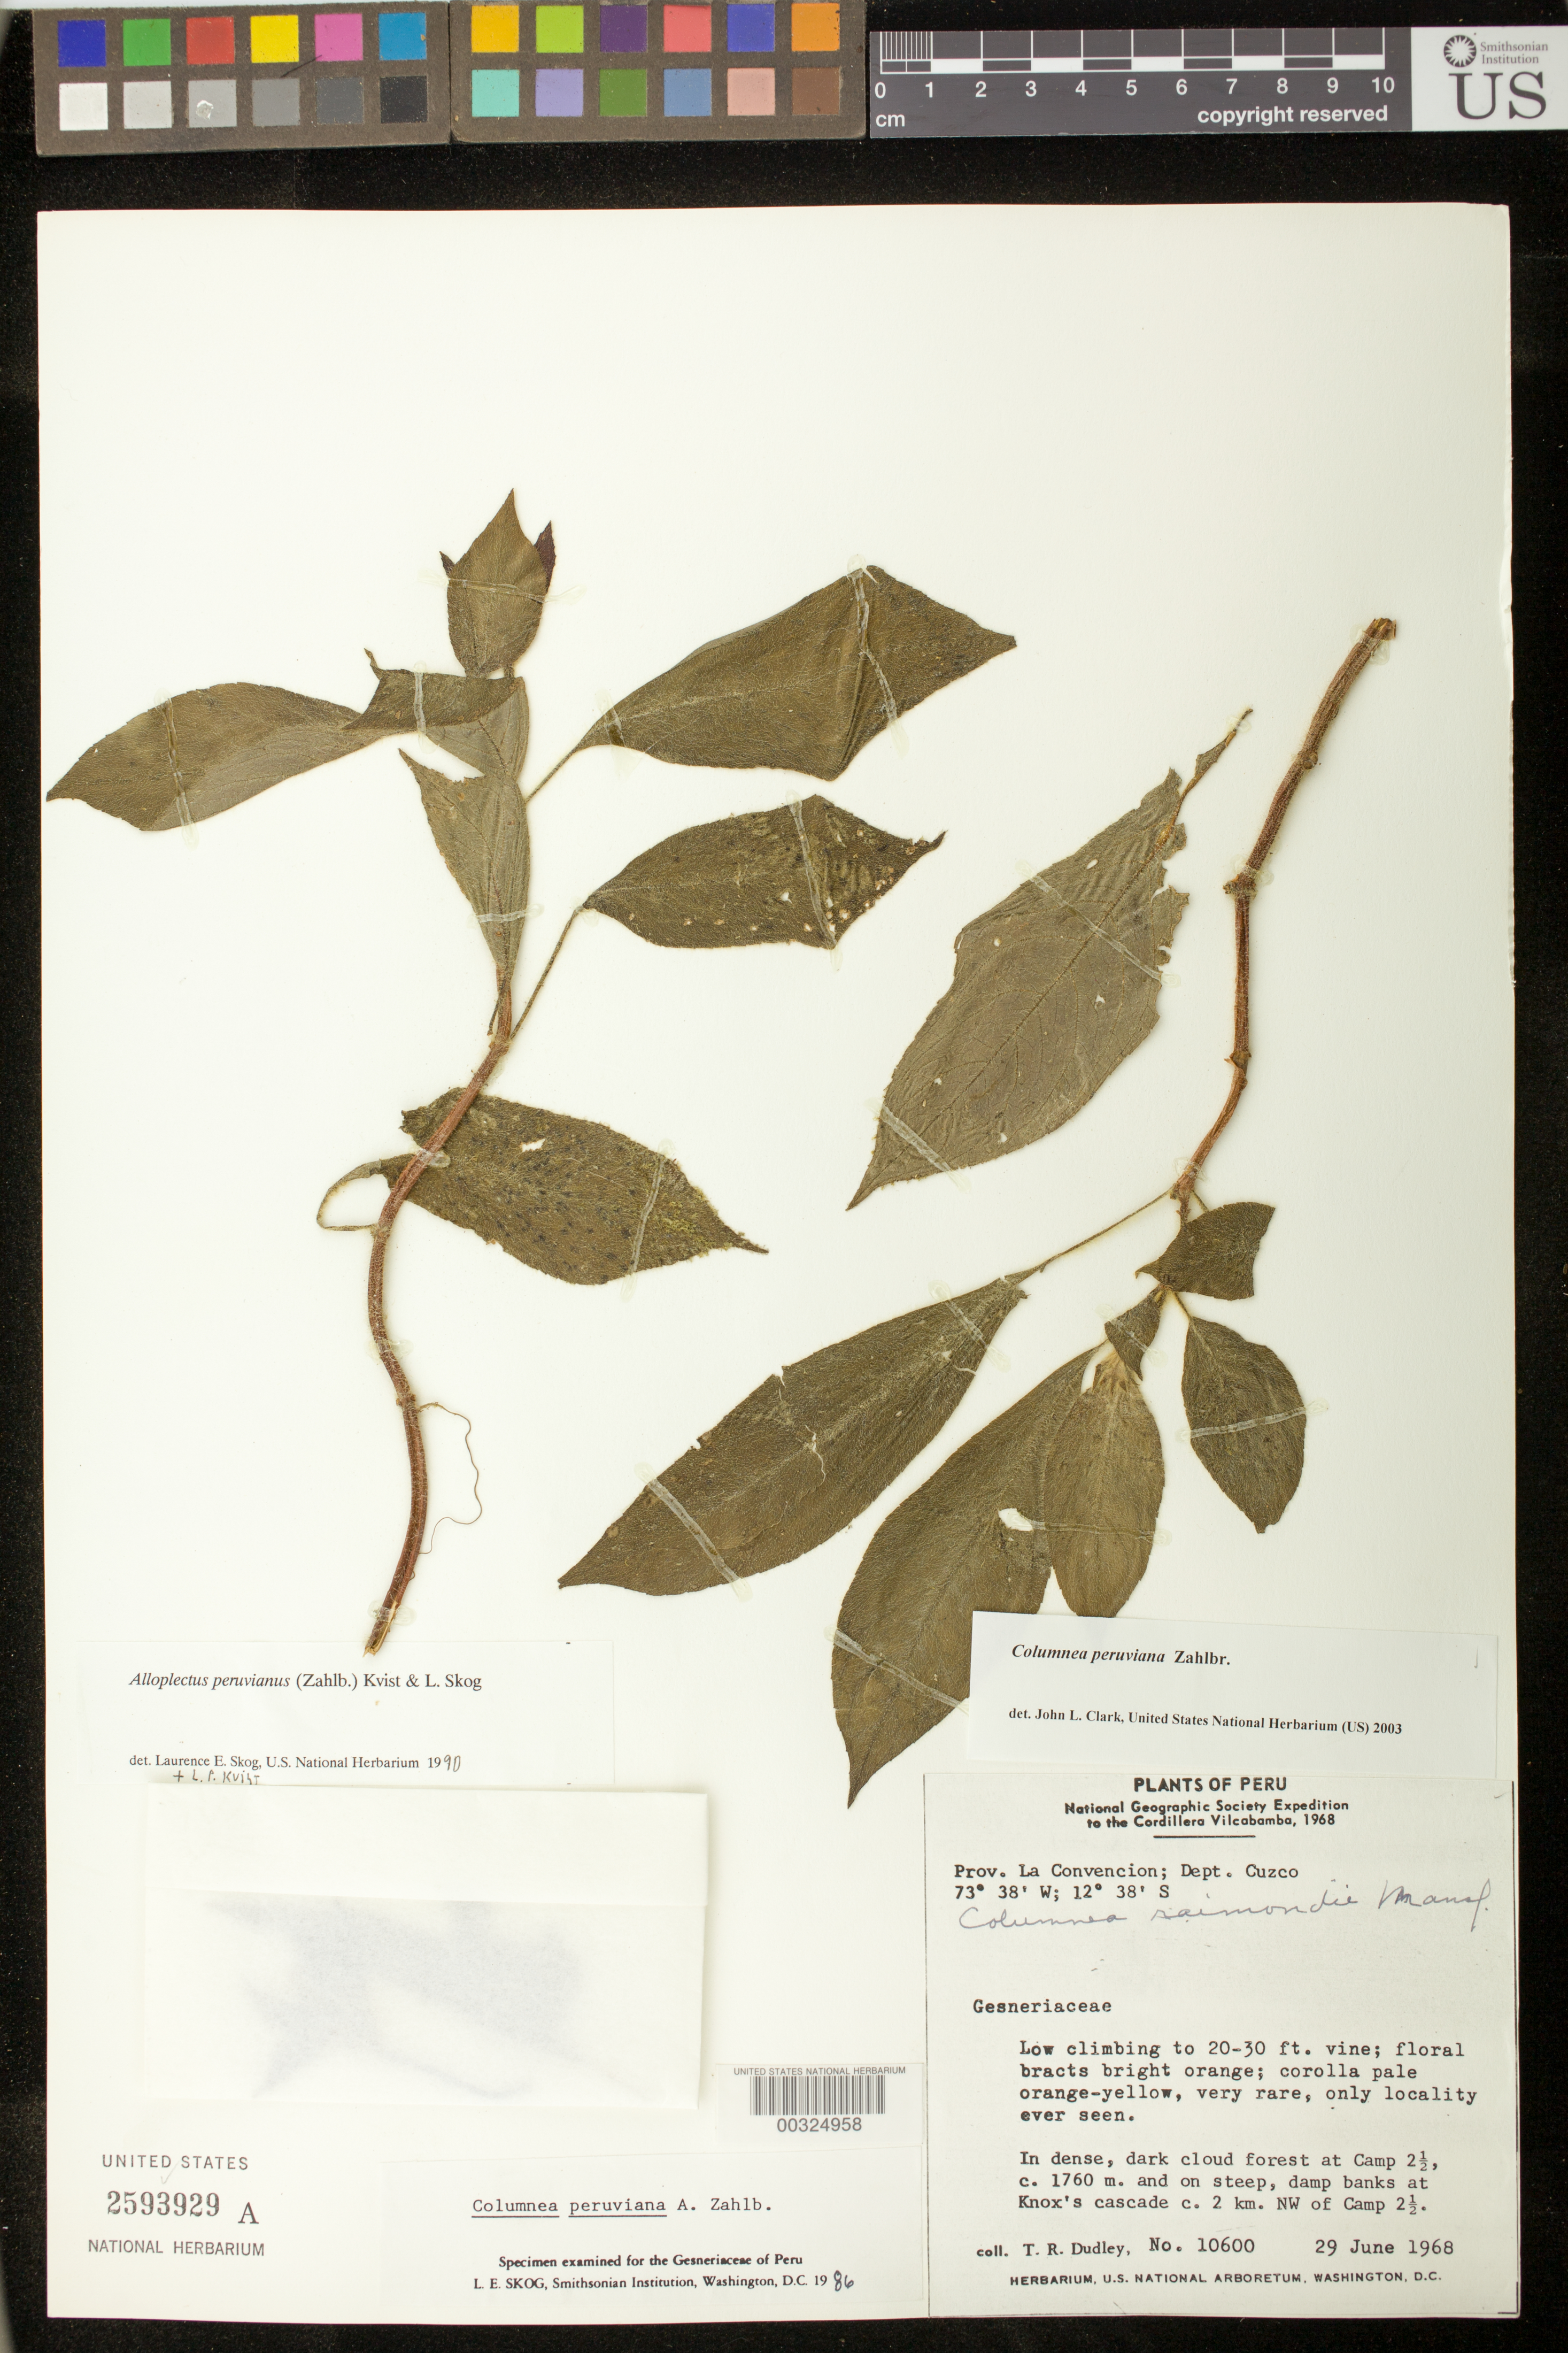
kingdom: Plantae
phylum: Tracheophyta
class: Magnoliopsida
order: Lamiales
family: Gesneriaceae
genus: Columnea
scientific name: Columnea peruviana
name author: Zahlbr.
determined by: Clark, J. L., (SEL), The Marie Selby Botanical Garden (UNITED STATES)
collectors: T. R. Dudley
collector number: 10600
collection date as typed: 29 Jun 1968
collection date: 1968-06-29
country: Peru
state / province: Cusco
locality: Prov. La Convencion; at Camp 2 1/2, at Knox's Cascade c. 2 km NW of Camp 2 1/2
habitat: In dense, dark cloud forest and on steep, damp banks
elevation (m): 1760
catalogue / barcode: US 2593929A